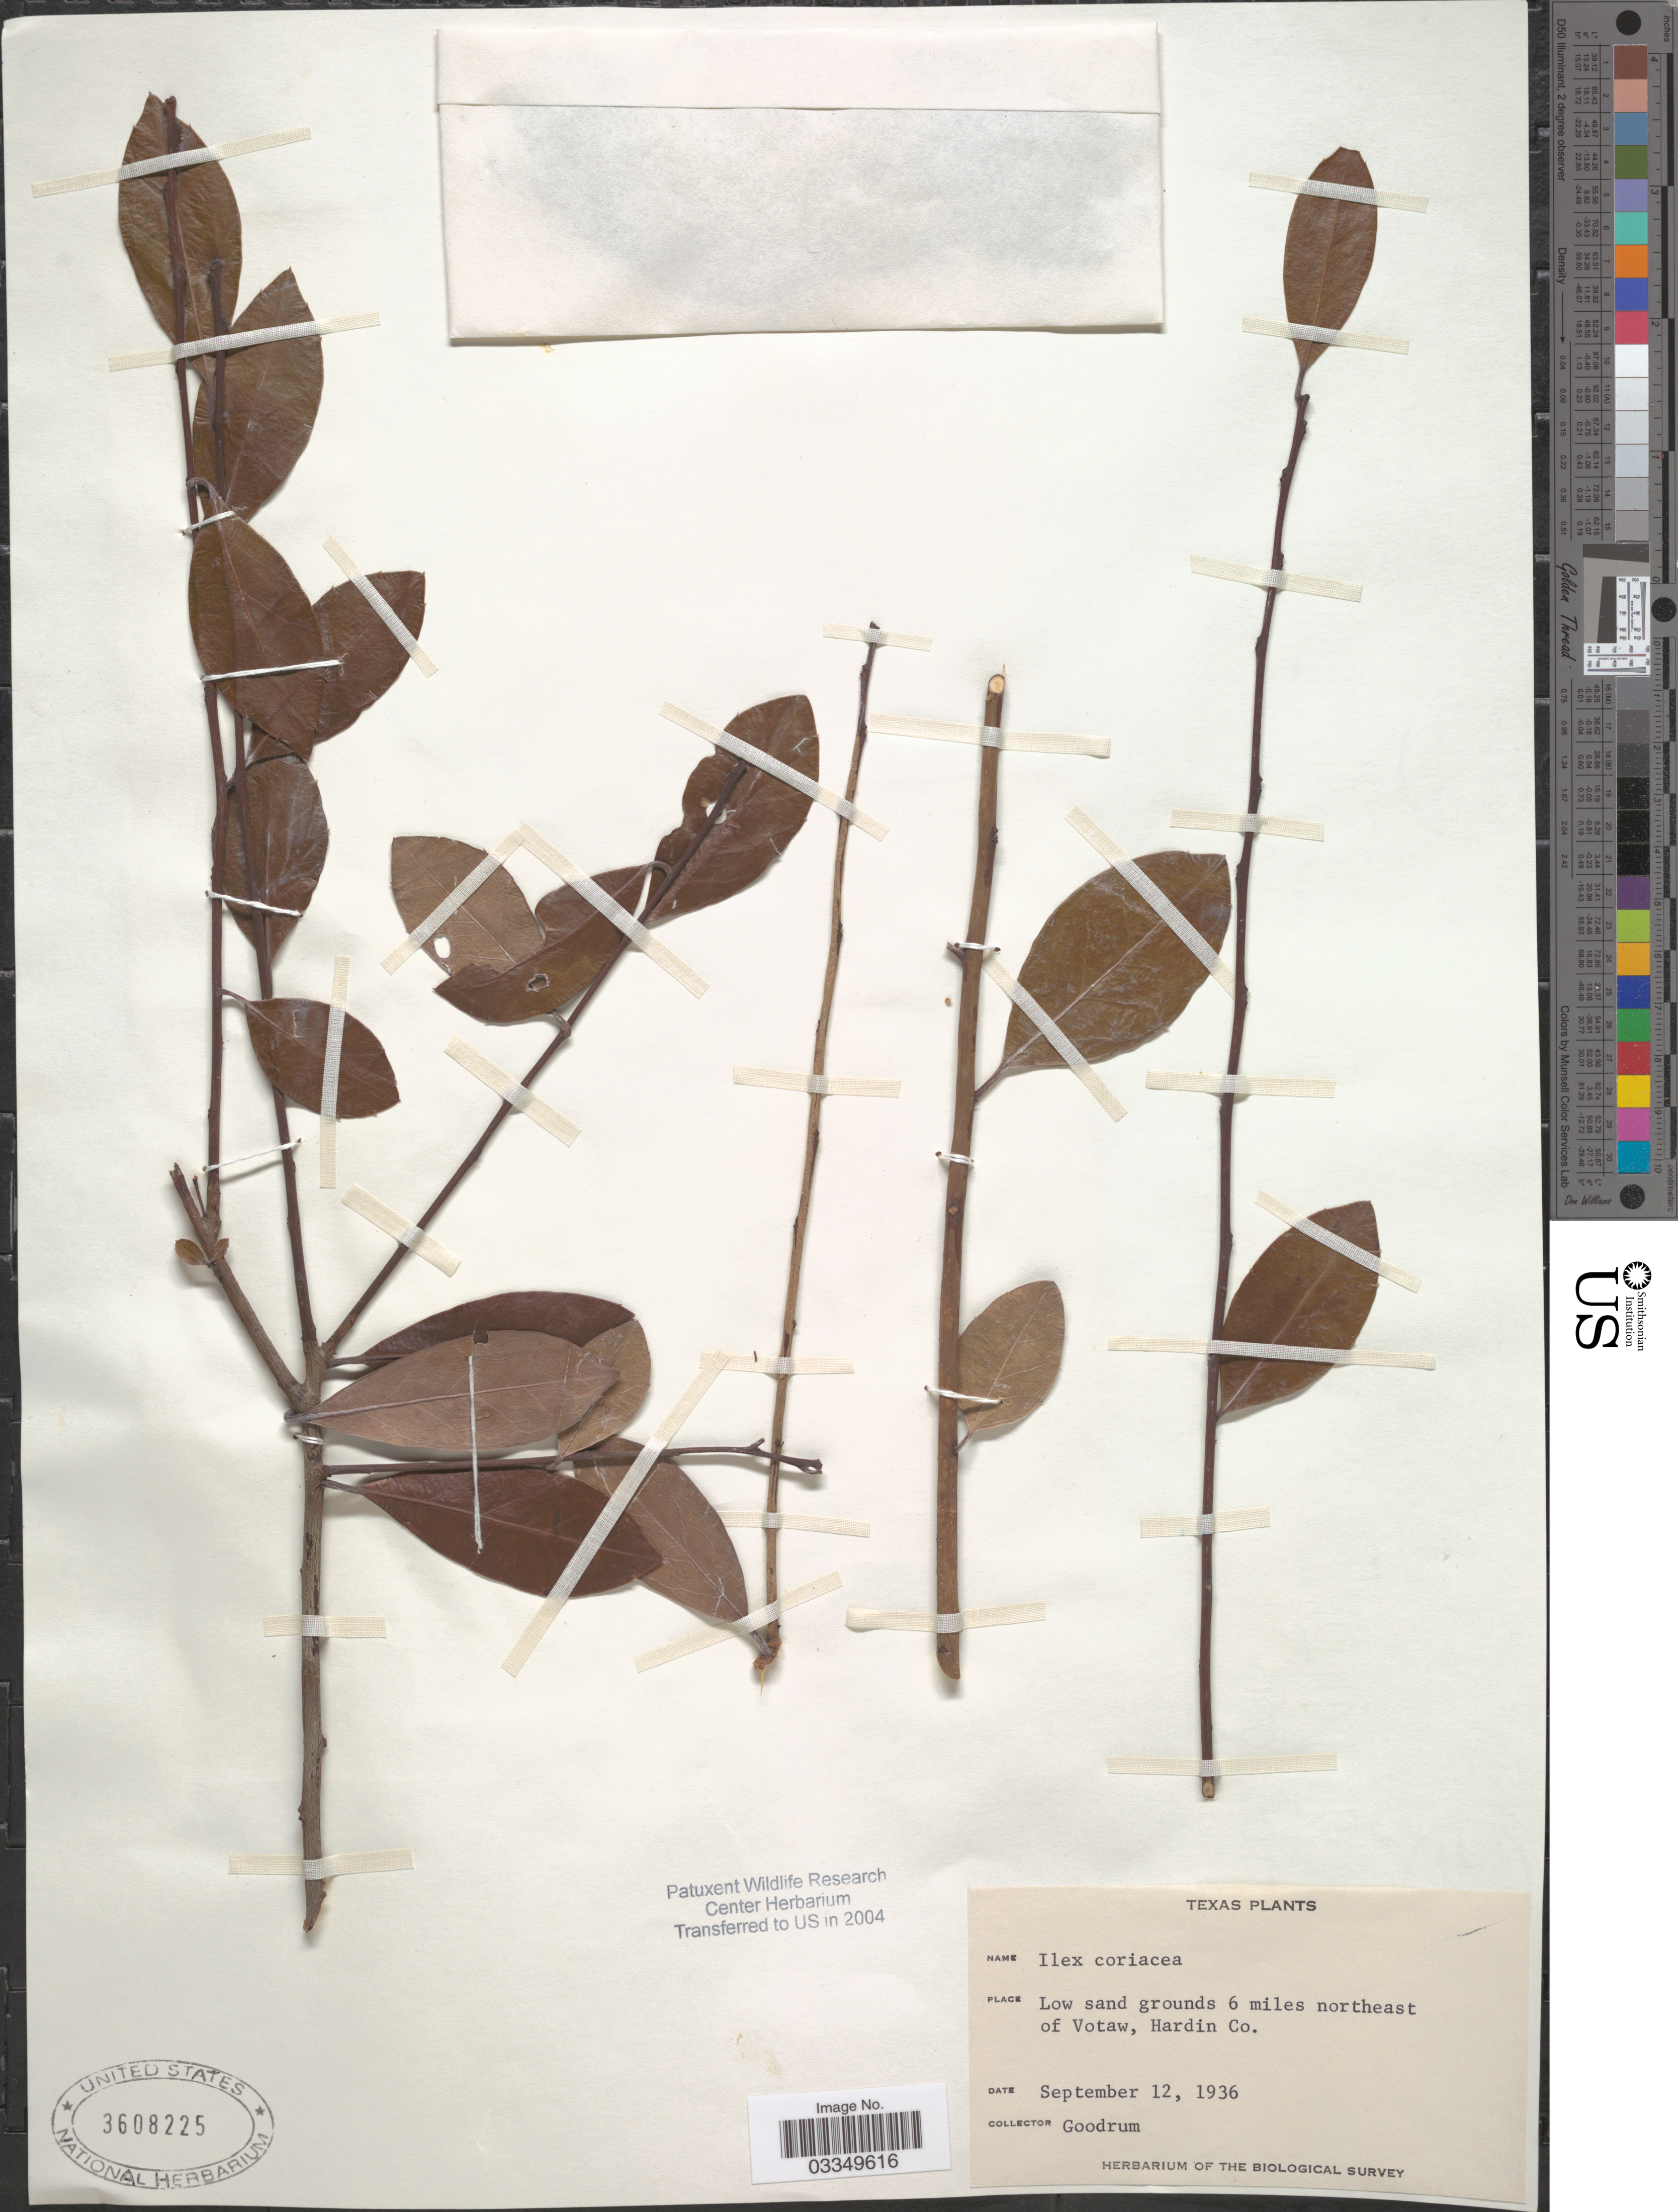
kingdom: Plantae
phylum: Tracheophyta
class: Magnoliopsida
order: Aquifoliales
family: Aquifoliaceae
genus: Ilex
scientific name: Ilex coriacea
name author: (Pursh) Chapm.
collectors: Goodrum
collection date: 1936-09-12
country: United States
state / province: Texas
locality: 6 miles northeast of Votaw, Hardin Co.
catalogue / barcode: US 3608225